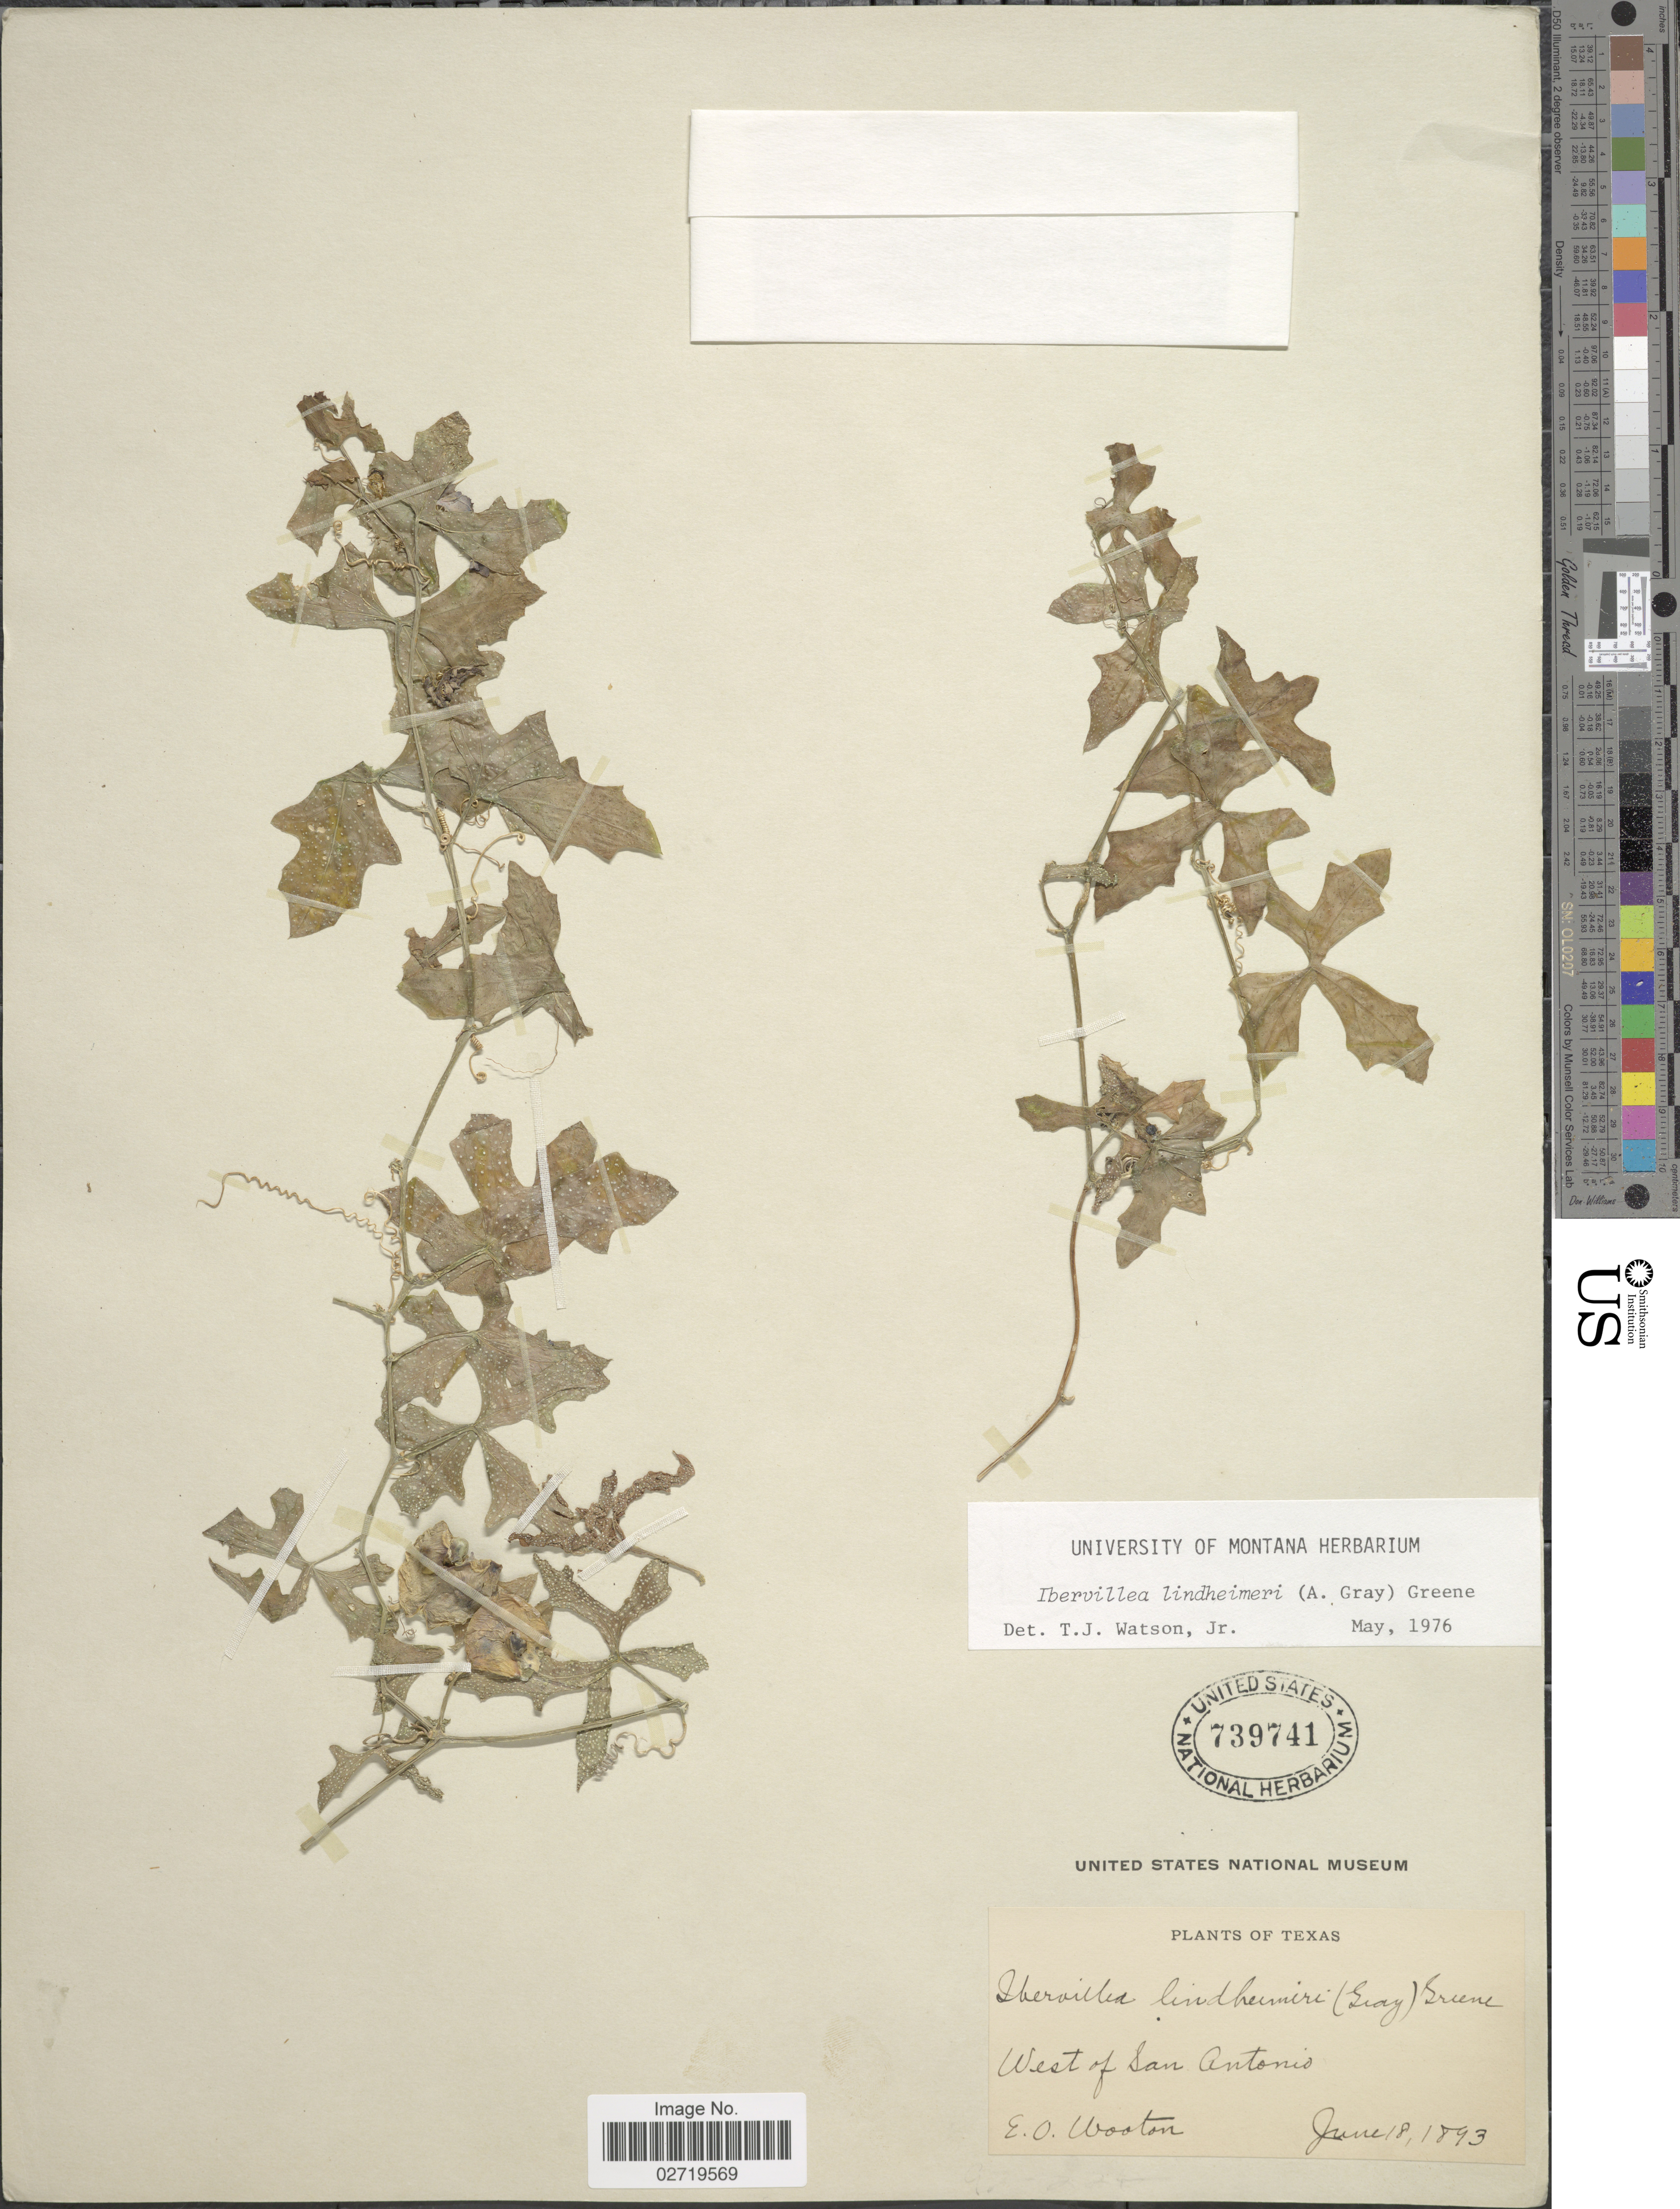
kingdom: Plantae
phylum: Tracheophyta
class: Magnoliopsida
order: Cucurbitales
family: Cucurbitaceae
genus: Ibervillea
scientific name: Ibervillea lindheimeri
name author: (A. Gray) Greene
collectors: E. O. Wooton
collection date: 1893-06-18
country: United States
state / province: Texas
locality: West of San Antonio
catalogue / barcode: US 739741